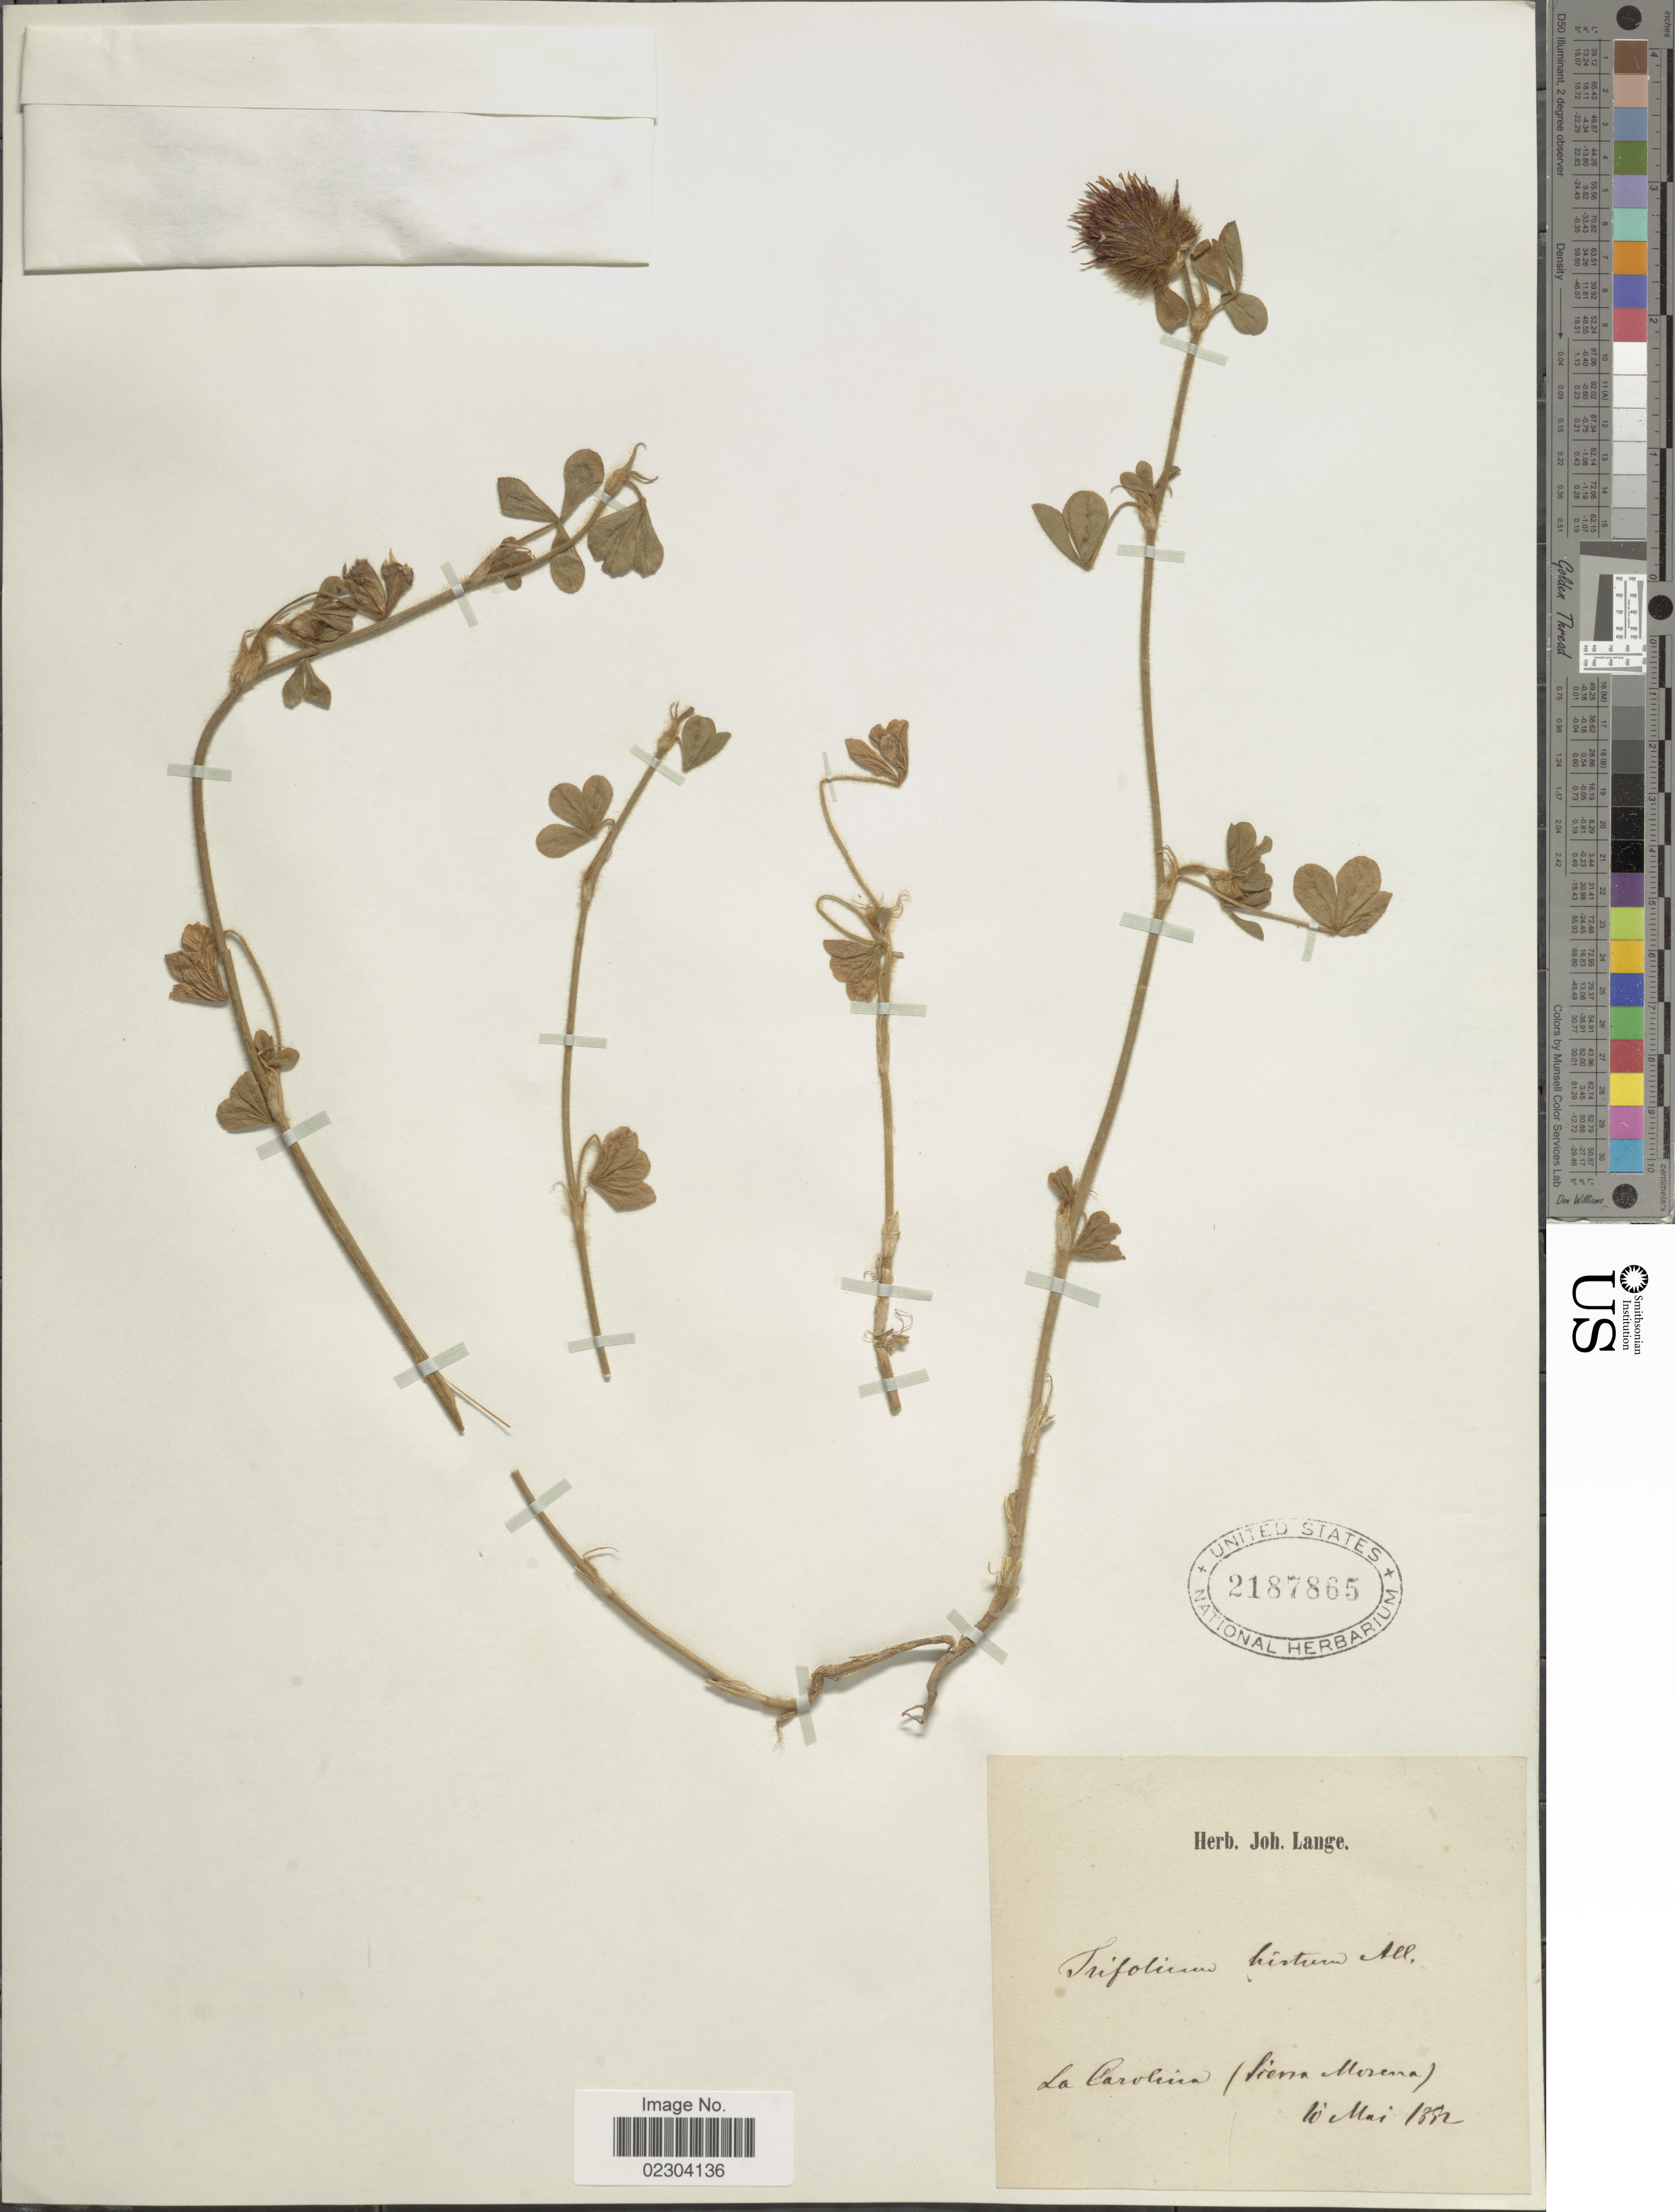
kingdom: Plantae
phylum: Tracheophyta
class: Magnoliopsida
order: Fabales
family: Fabaceae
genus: Trifolium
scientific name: Trifolium hirtum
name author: All.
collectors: J. Lange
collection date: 1882-05-10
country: Spain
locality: La Carolina (Sierra Morena)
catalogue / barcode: US 2187865